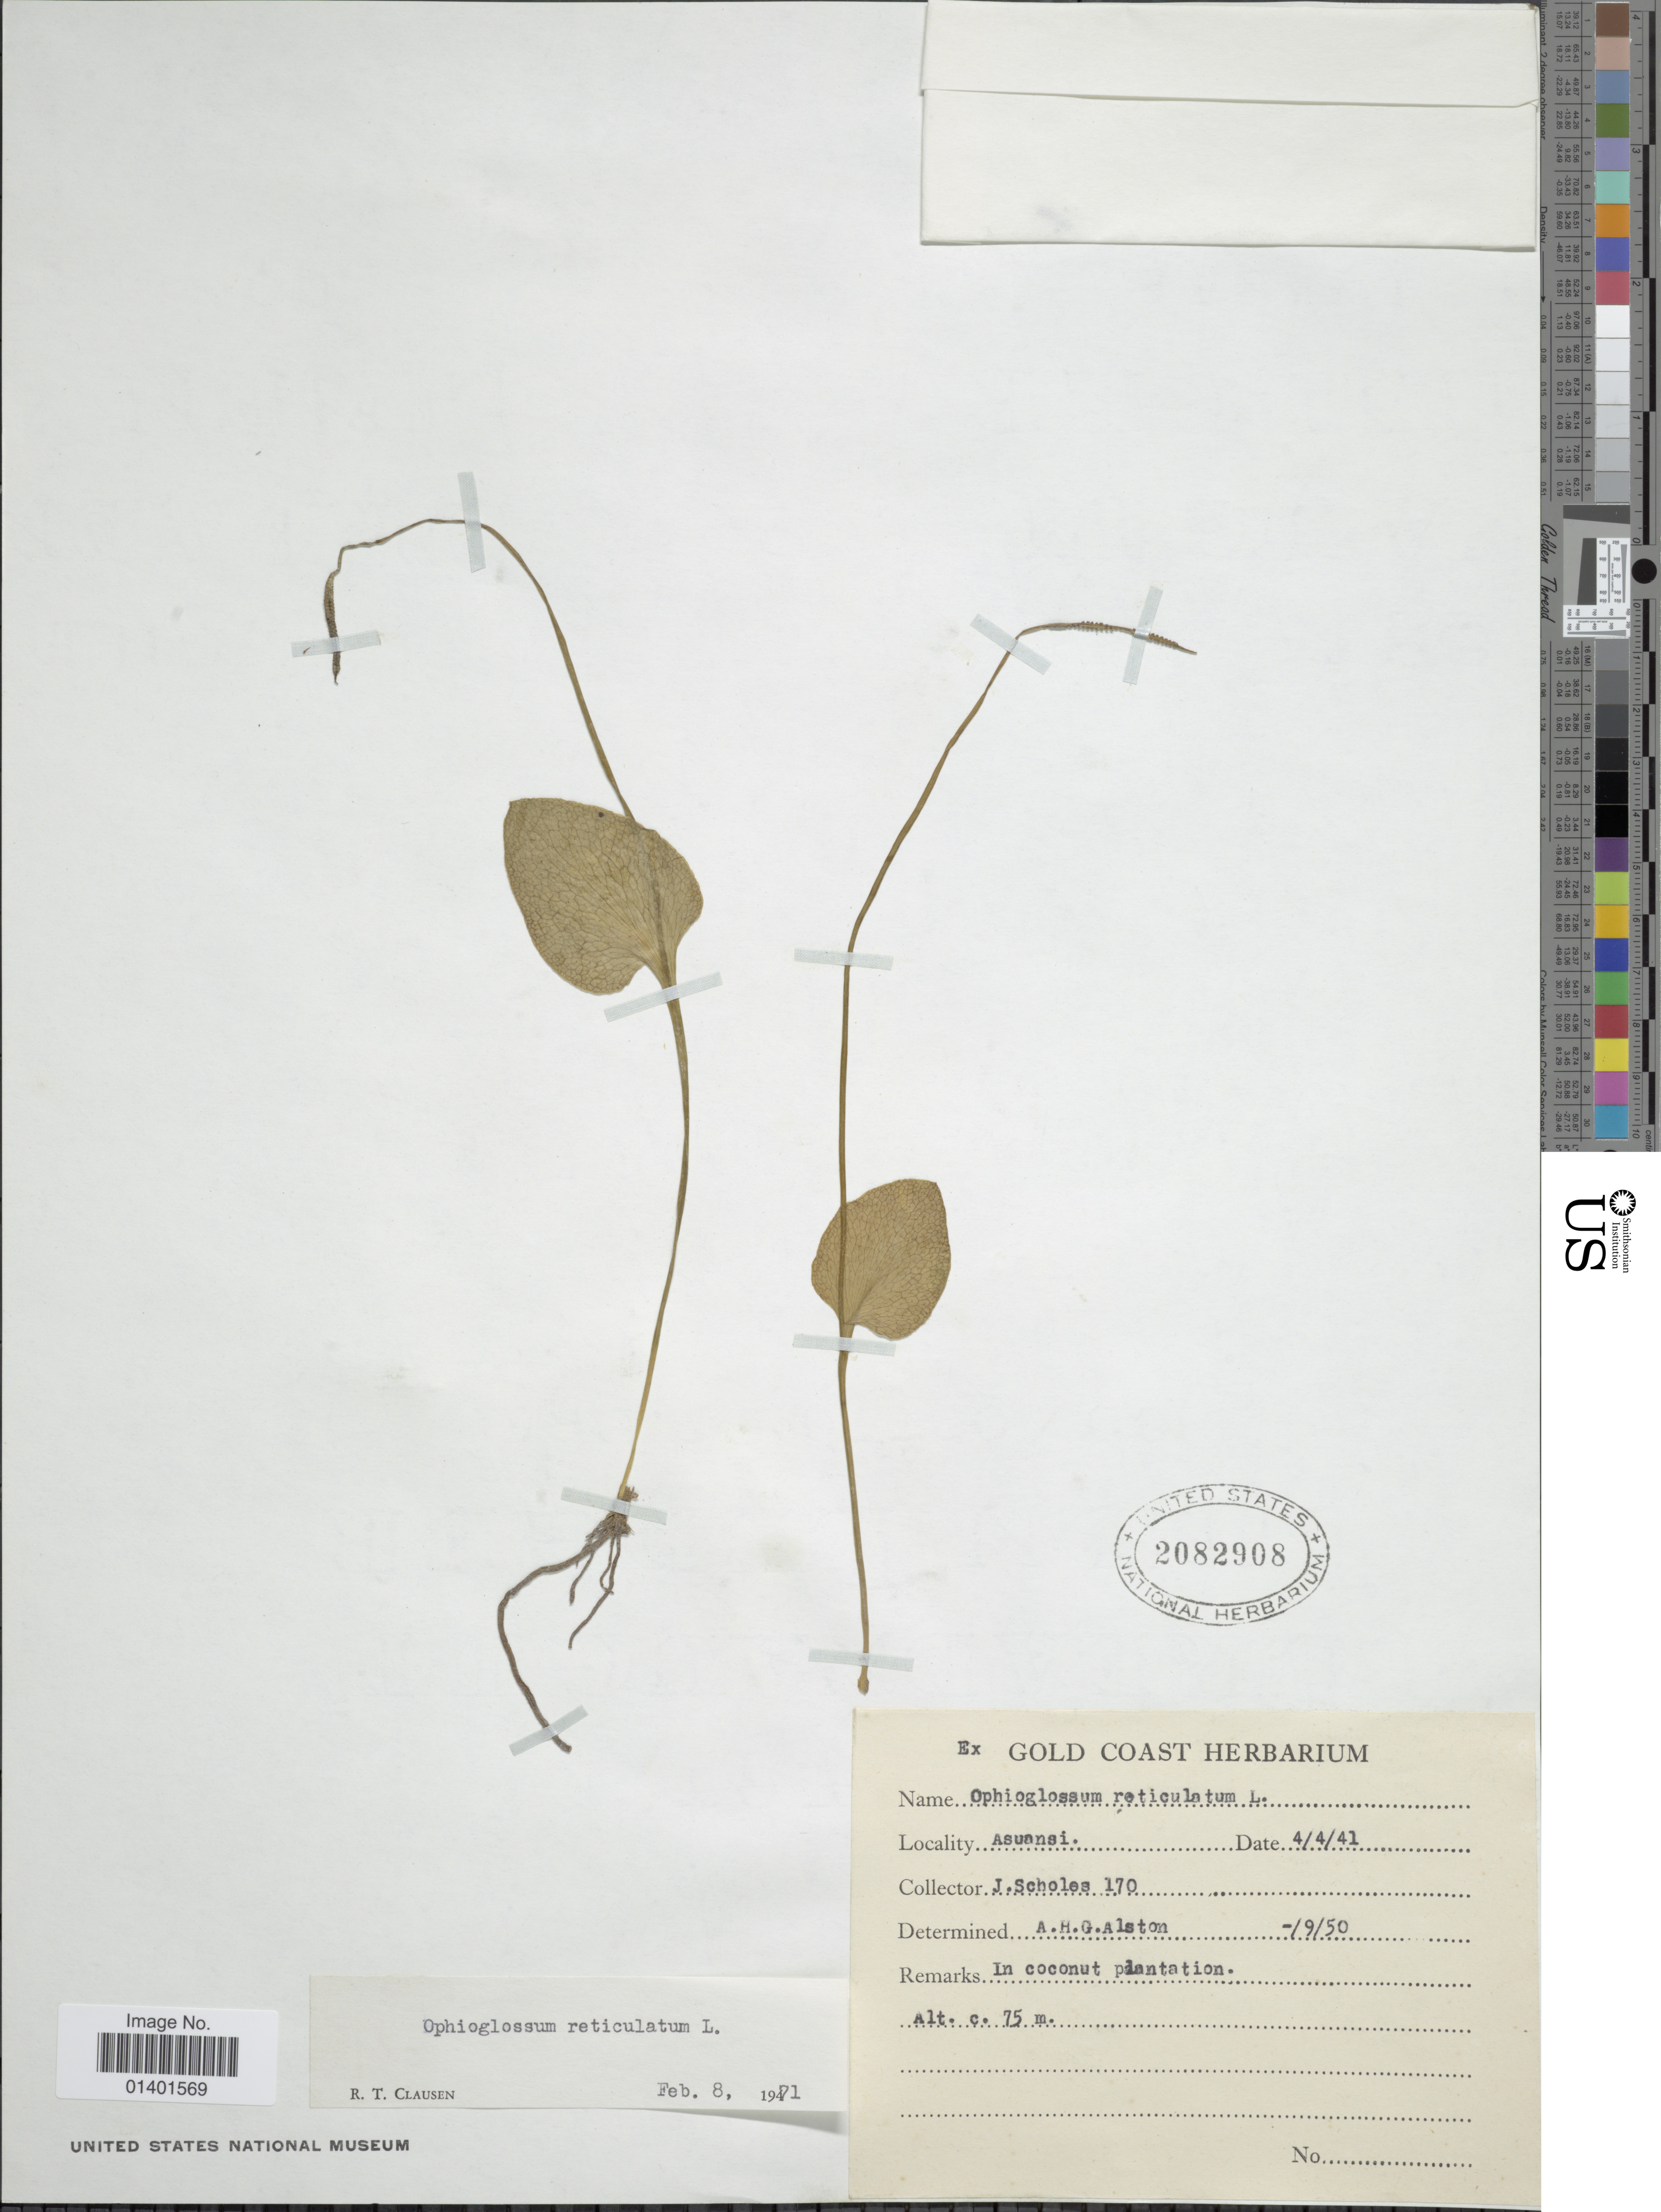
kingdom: Plantae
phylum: Tracheophyta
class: Polypodiopsida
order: Ophioglossales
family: Ophioglossaceae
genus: Ophioglossum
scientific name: Ophioglossum reticulatum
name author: L.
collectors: J. Scholes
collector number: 170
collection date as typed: Transcribed d/m/y: 4/4/41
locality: Asuansi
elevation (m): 75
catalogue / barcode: US 2082908